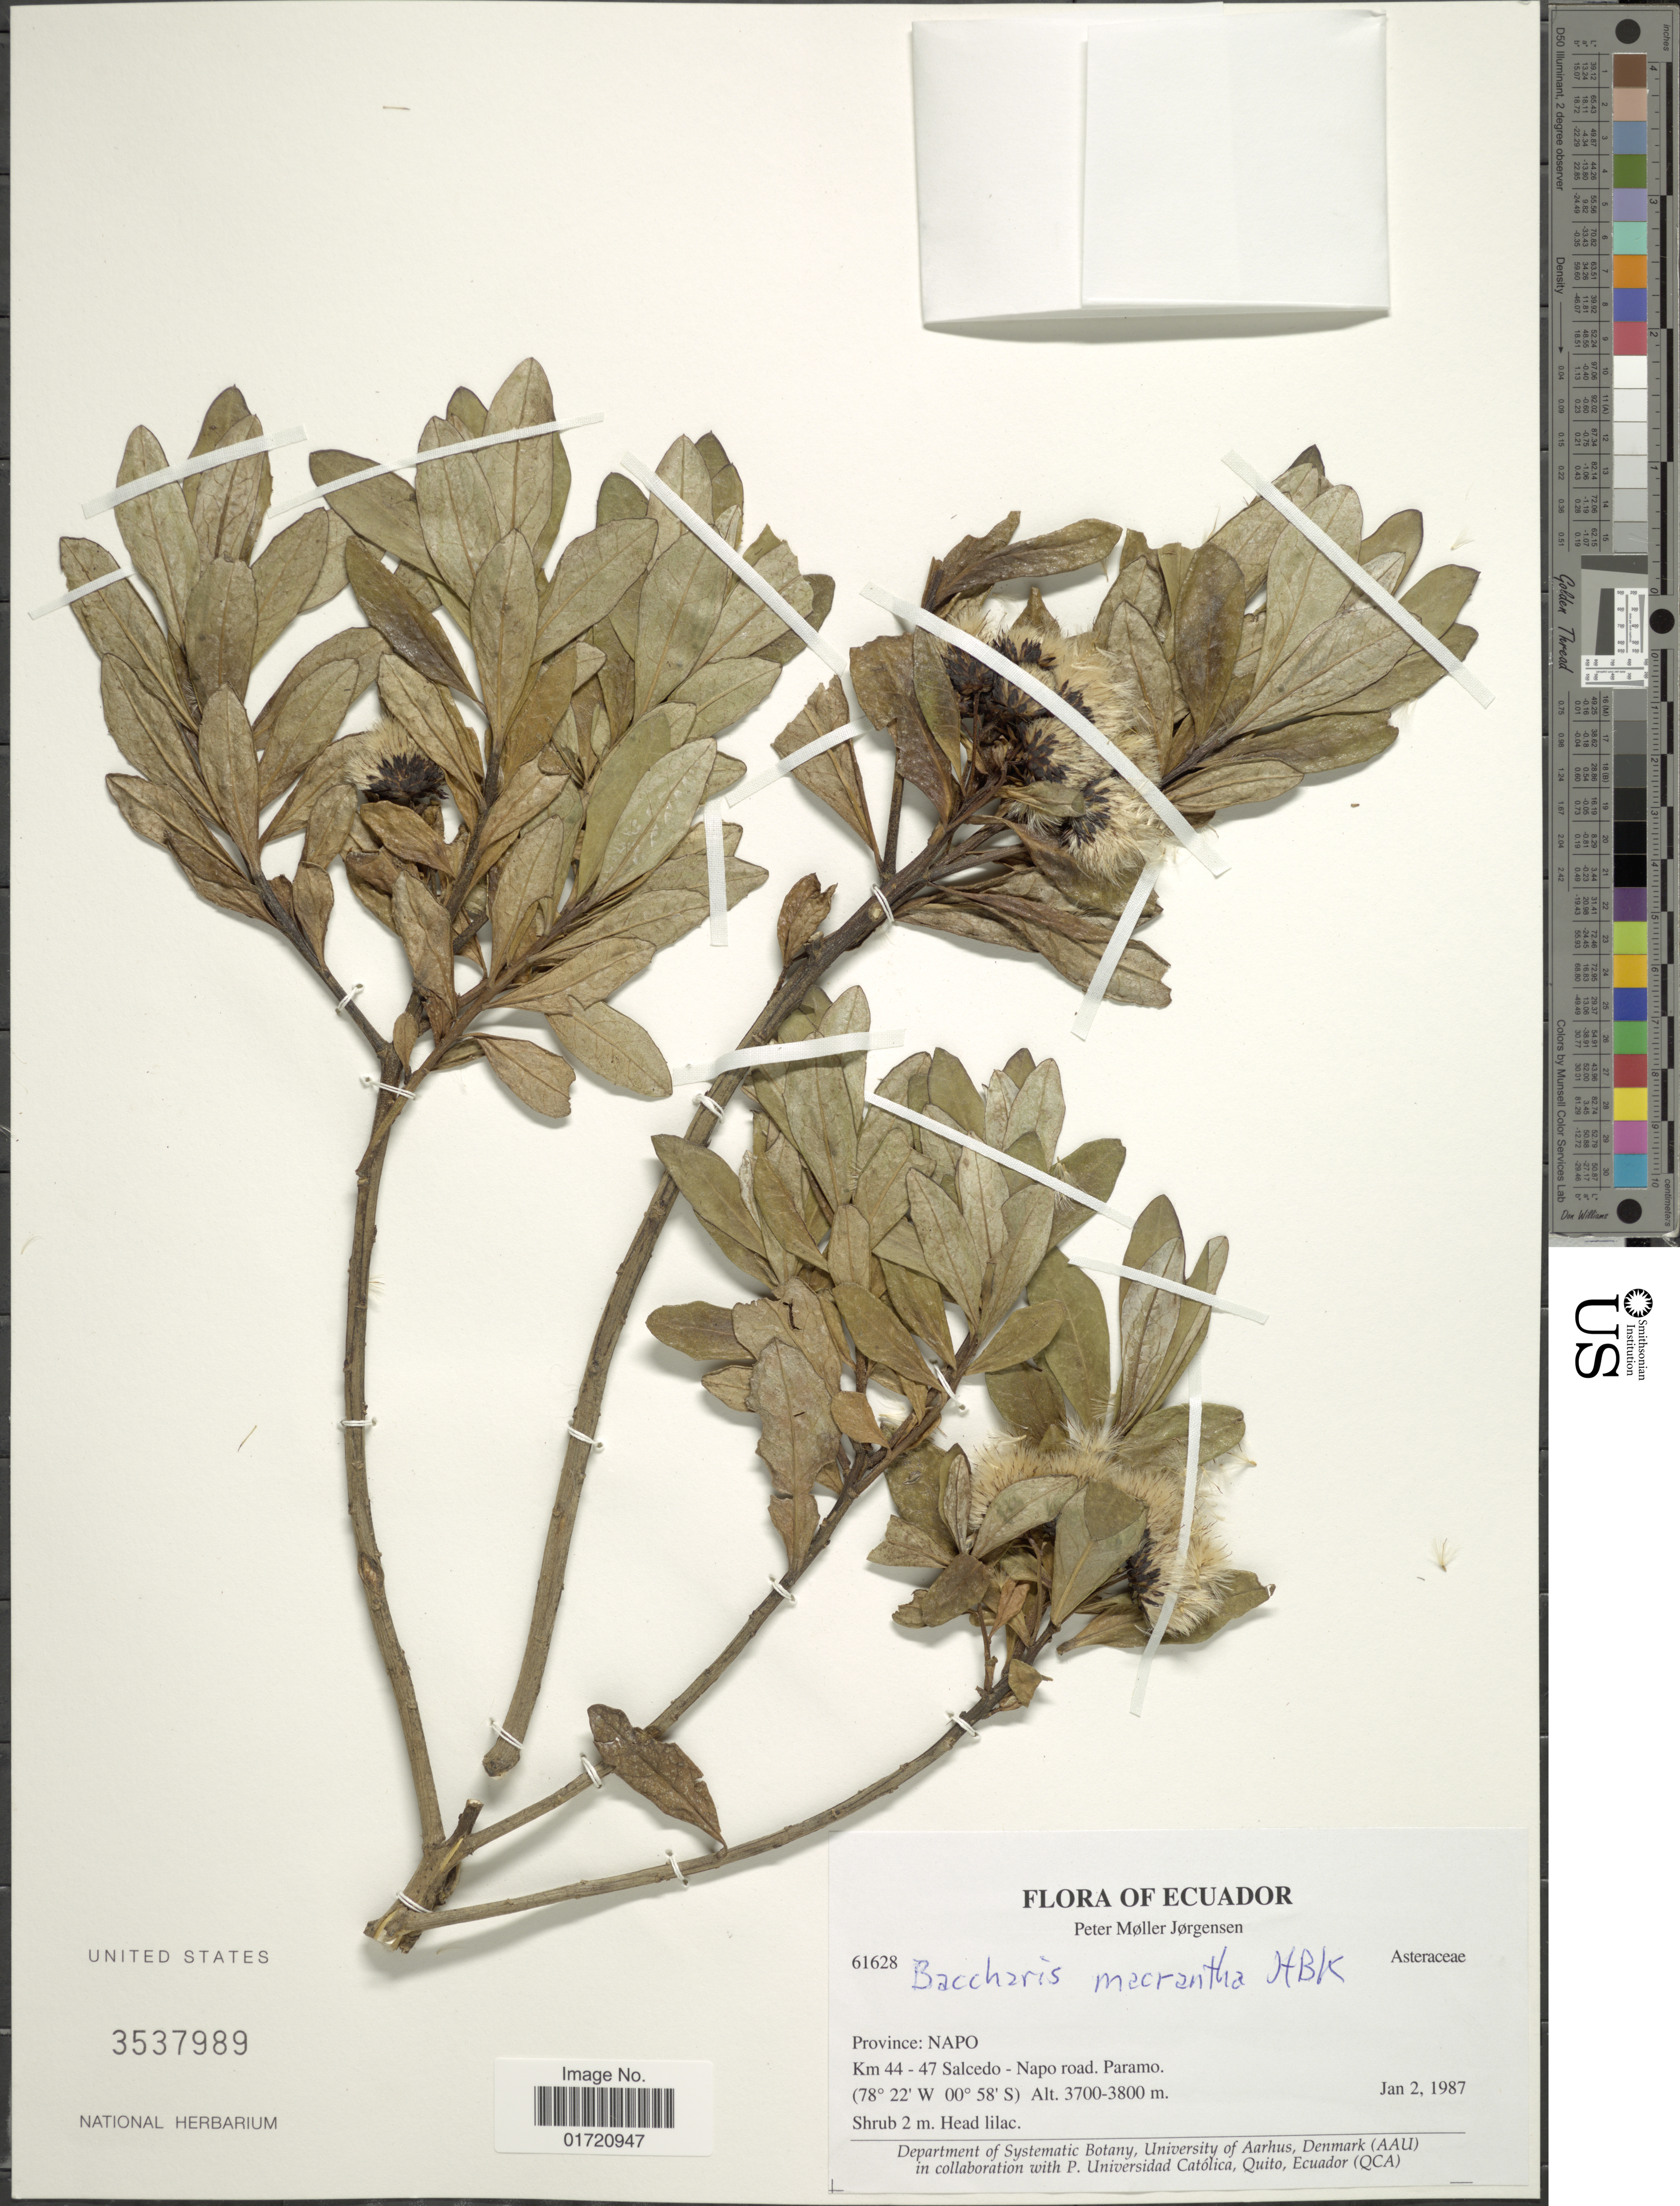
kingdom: Plantae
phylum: Tracheophyta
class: Magnoliopsida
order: Asterales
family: Asteraceae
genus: Baccharis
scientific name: Baccharis macrantha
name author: Kunth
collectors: P. Jörgensen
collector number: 61628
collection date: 1987-01-02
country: Ecuador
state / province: Napo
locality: Km 44-47 Salcedo- Napo road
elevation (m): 3700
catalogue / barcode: US 3537989